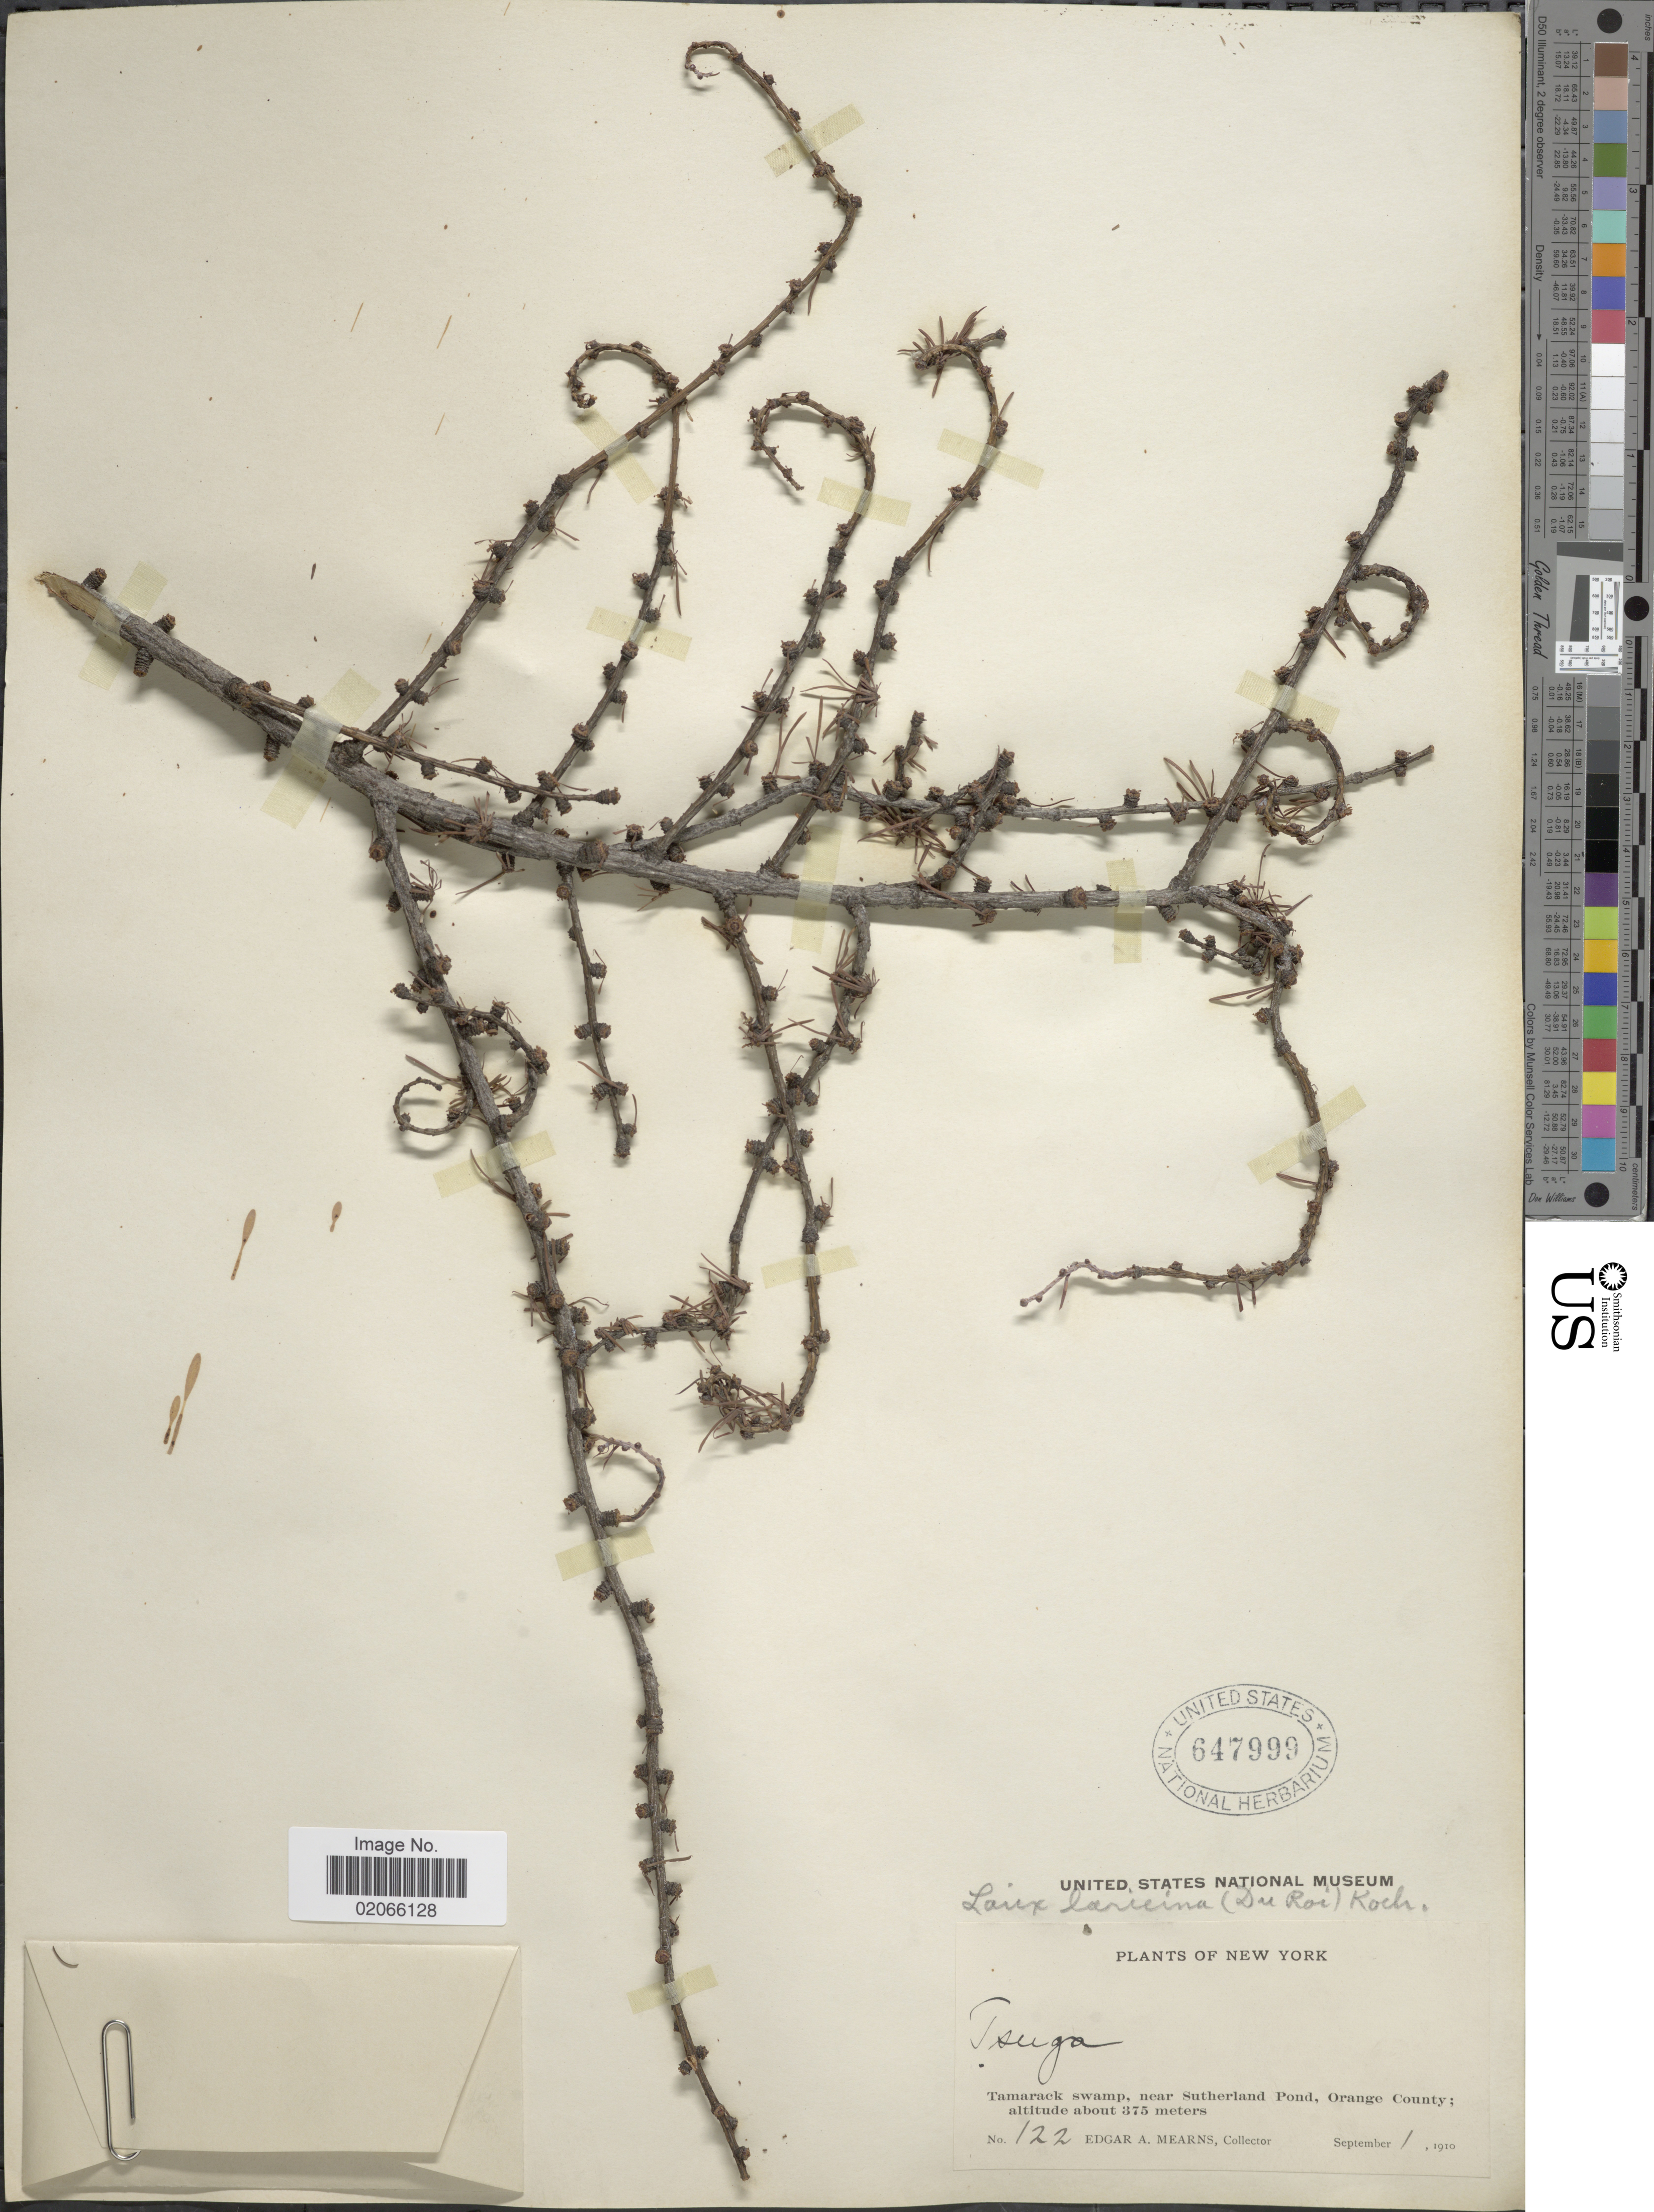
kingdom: Plantae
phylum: Tracheophyta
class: Pinopsida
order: Pinales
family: Pinaceae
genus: Larix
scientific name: Larix laricina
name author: (Du Roi) K. Koch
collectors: E. A. Mearns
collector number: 122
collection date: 1910-09-01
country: United States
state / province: New York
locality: Tamarack swamp, near sutherland Pond, Orange County.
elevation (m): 375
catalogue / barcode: US 647999